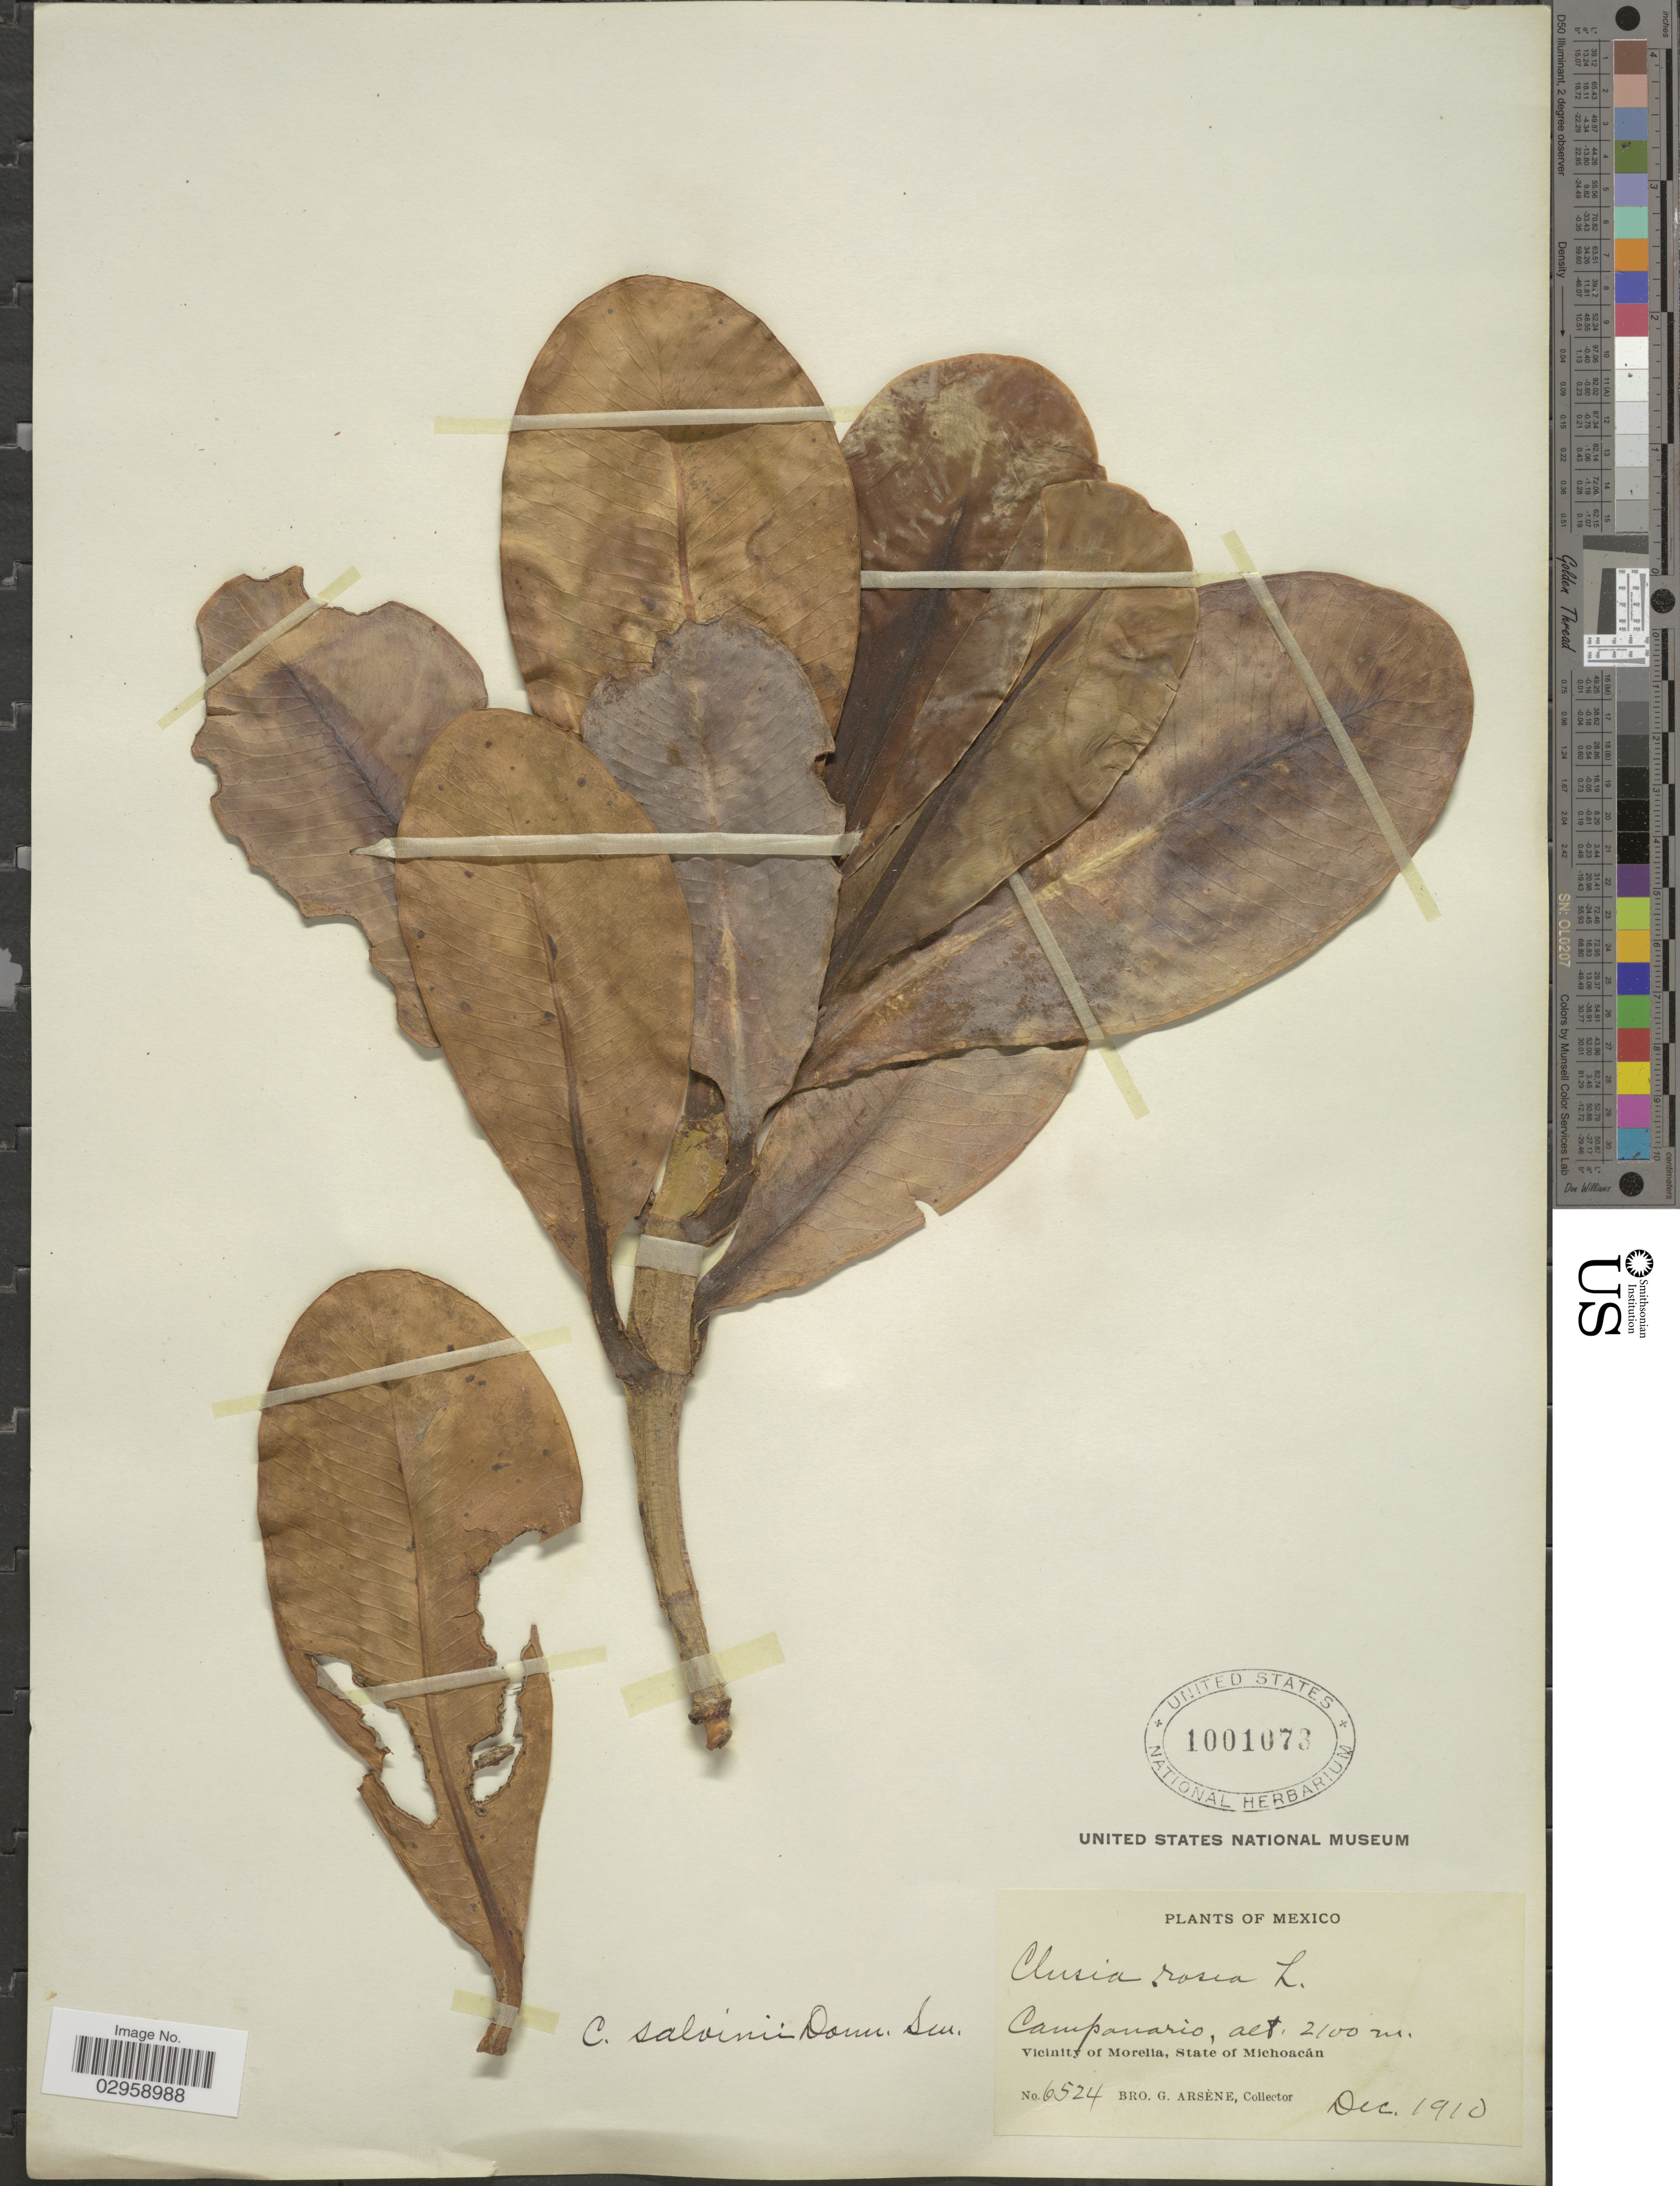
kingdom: Plantae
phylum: Tracheophyta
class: Magnoliopsida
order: Malpighiales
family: Clusiaceae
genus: Clusia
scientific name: Clusia salvinii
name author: Donn. Sm.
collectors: Bro. G. Arsène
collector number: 6524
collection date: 1910-12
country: Mexico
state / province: Michoacán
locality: Campanario. Vicinity of Morelia.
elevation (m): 2100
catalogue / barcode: US 1001073